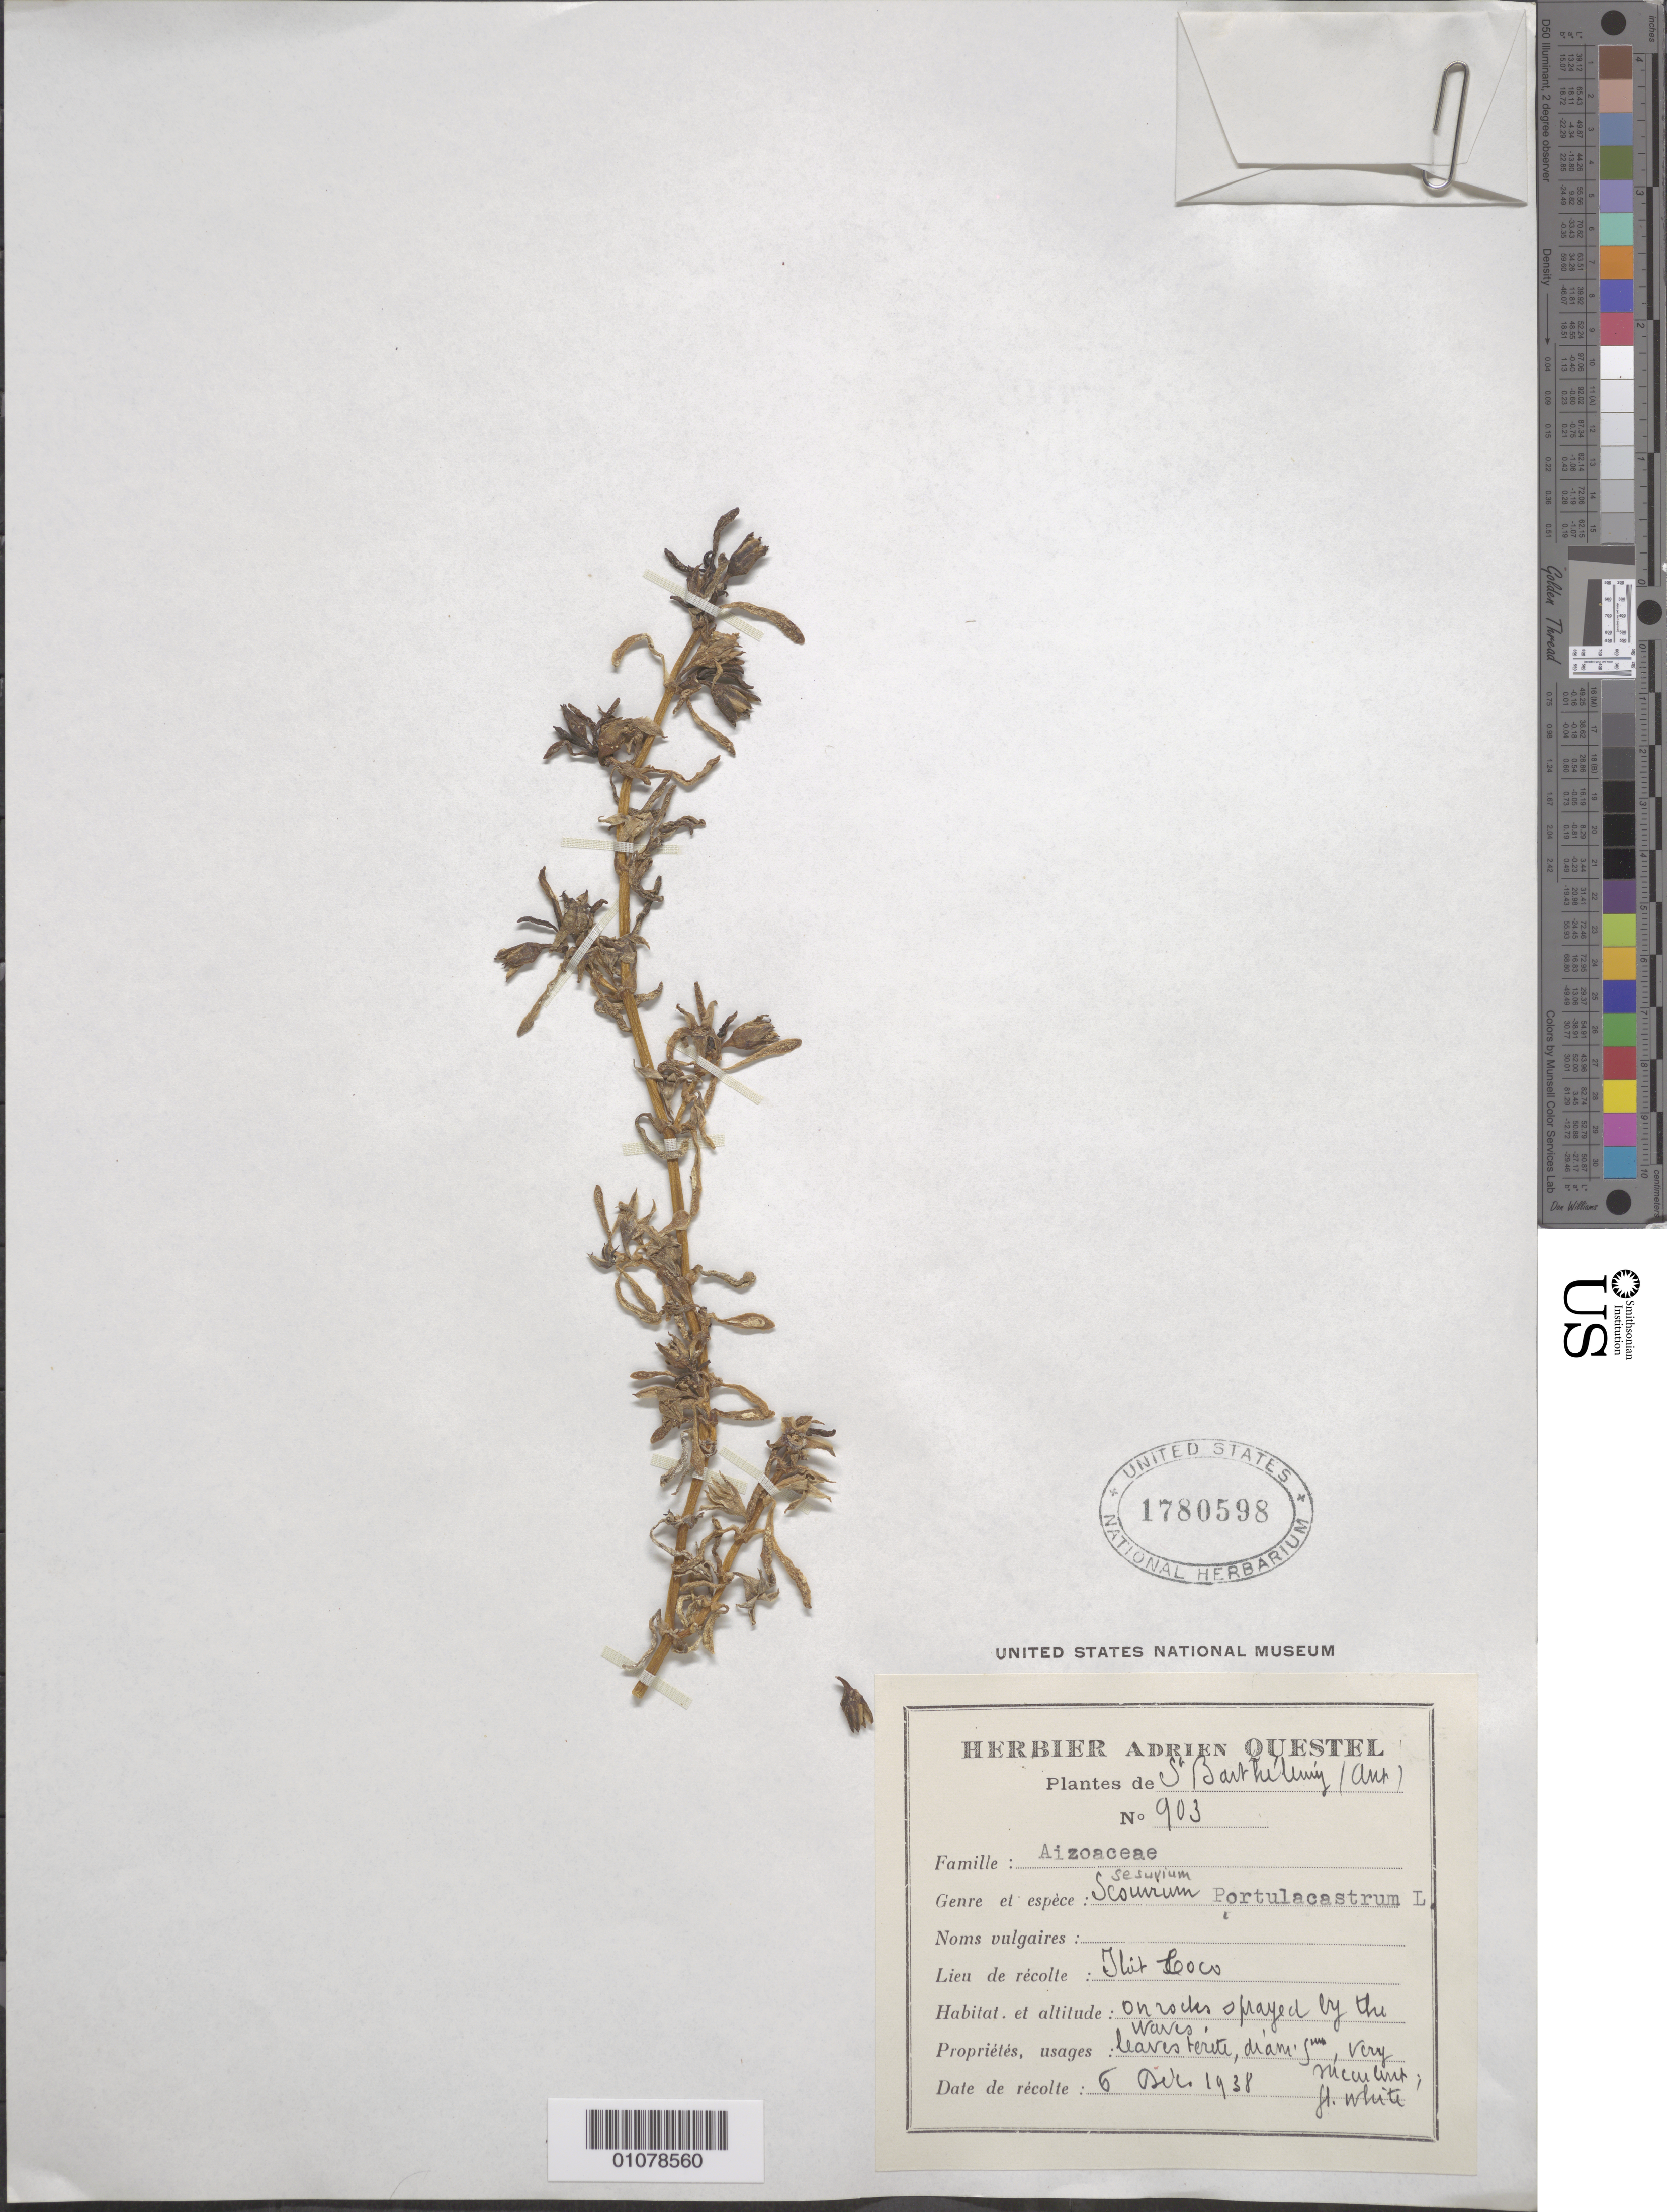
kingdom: Plantae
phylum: Tracheophyta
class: Magnoliopsida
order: Caryophyllales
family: Aizoaceae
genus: Sesuvium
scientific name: Sesuvium portulacastrum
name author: (L.) L.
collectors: A. Questel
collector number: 903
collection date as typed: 06 Dec 1938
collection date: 1938-12-06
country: Saint Barthélemy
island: St. Barthélemy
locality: Ilot Coco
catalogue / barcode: US 1780598